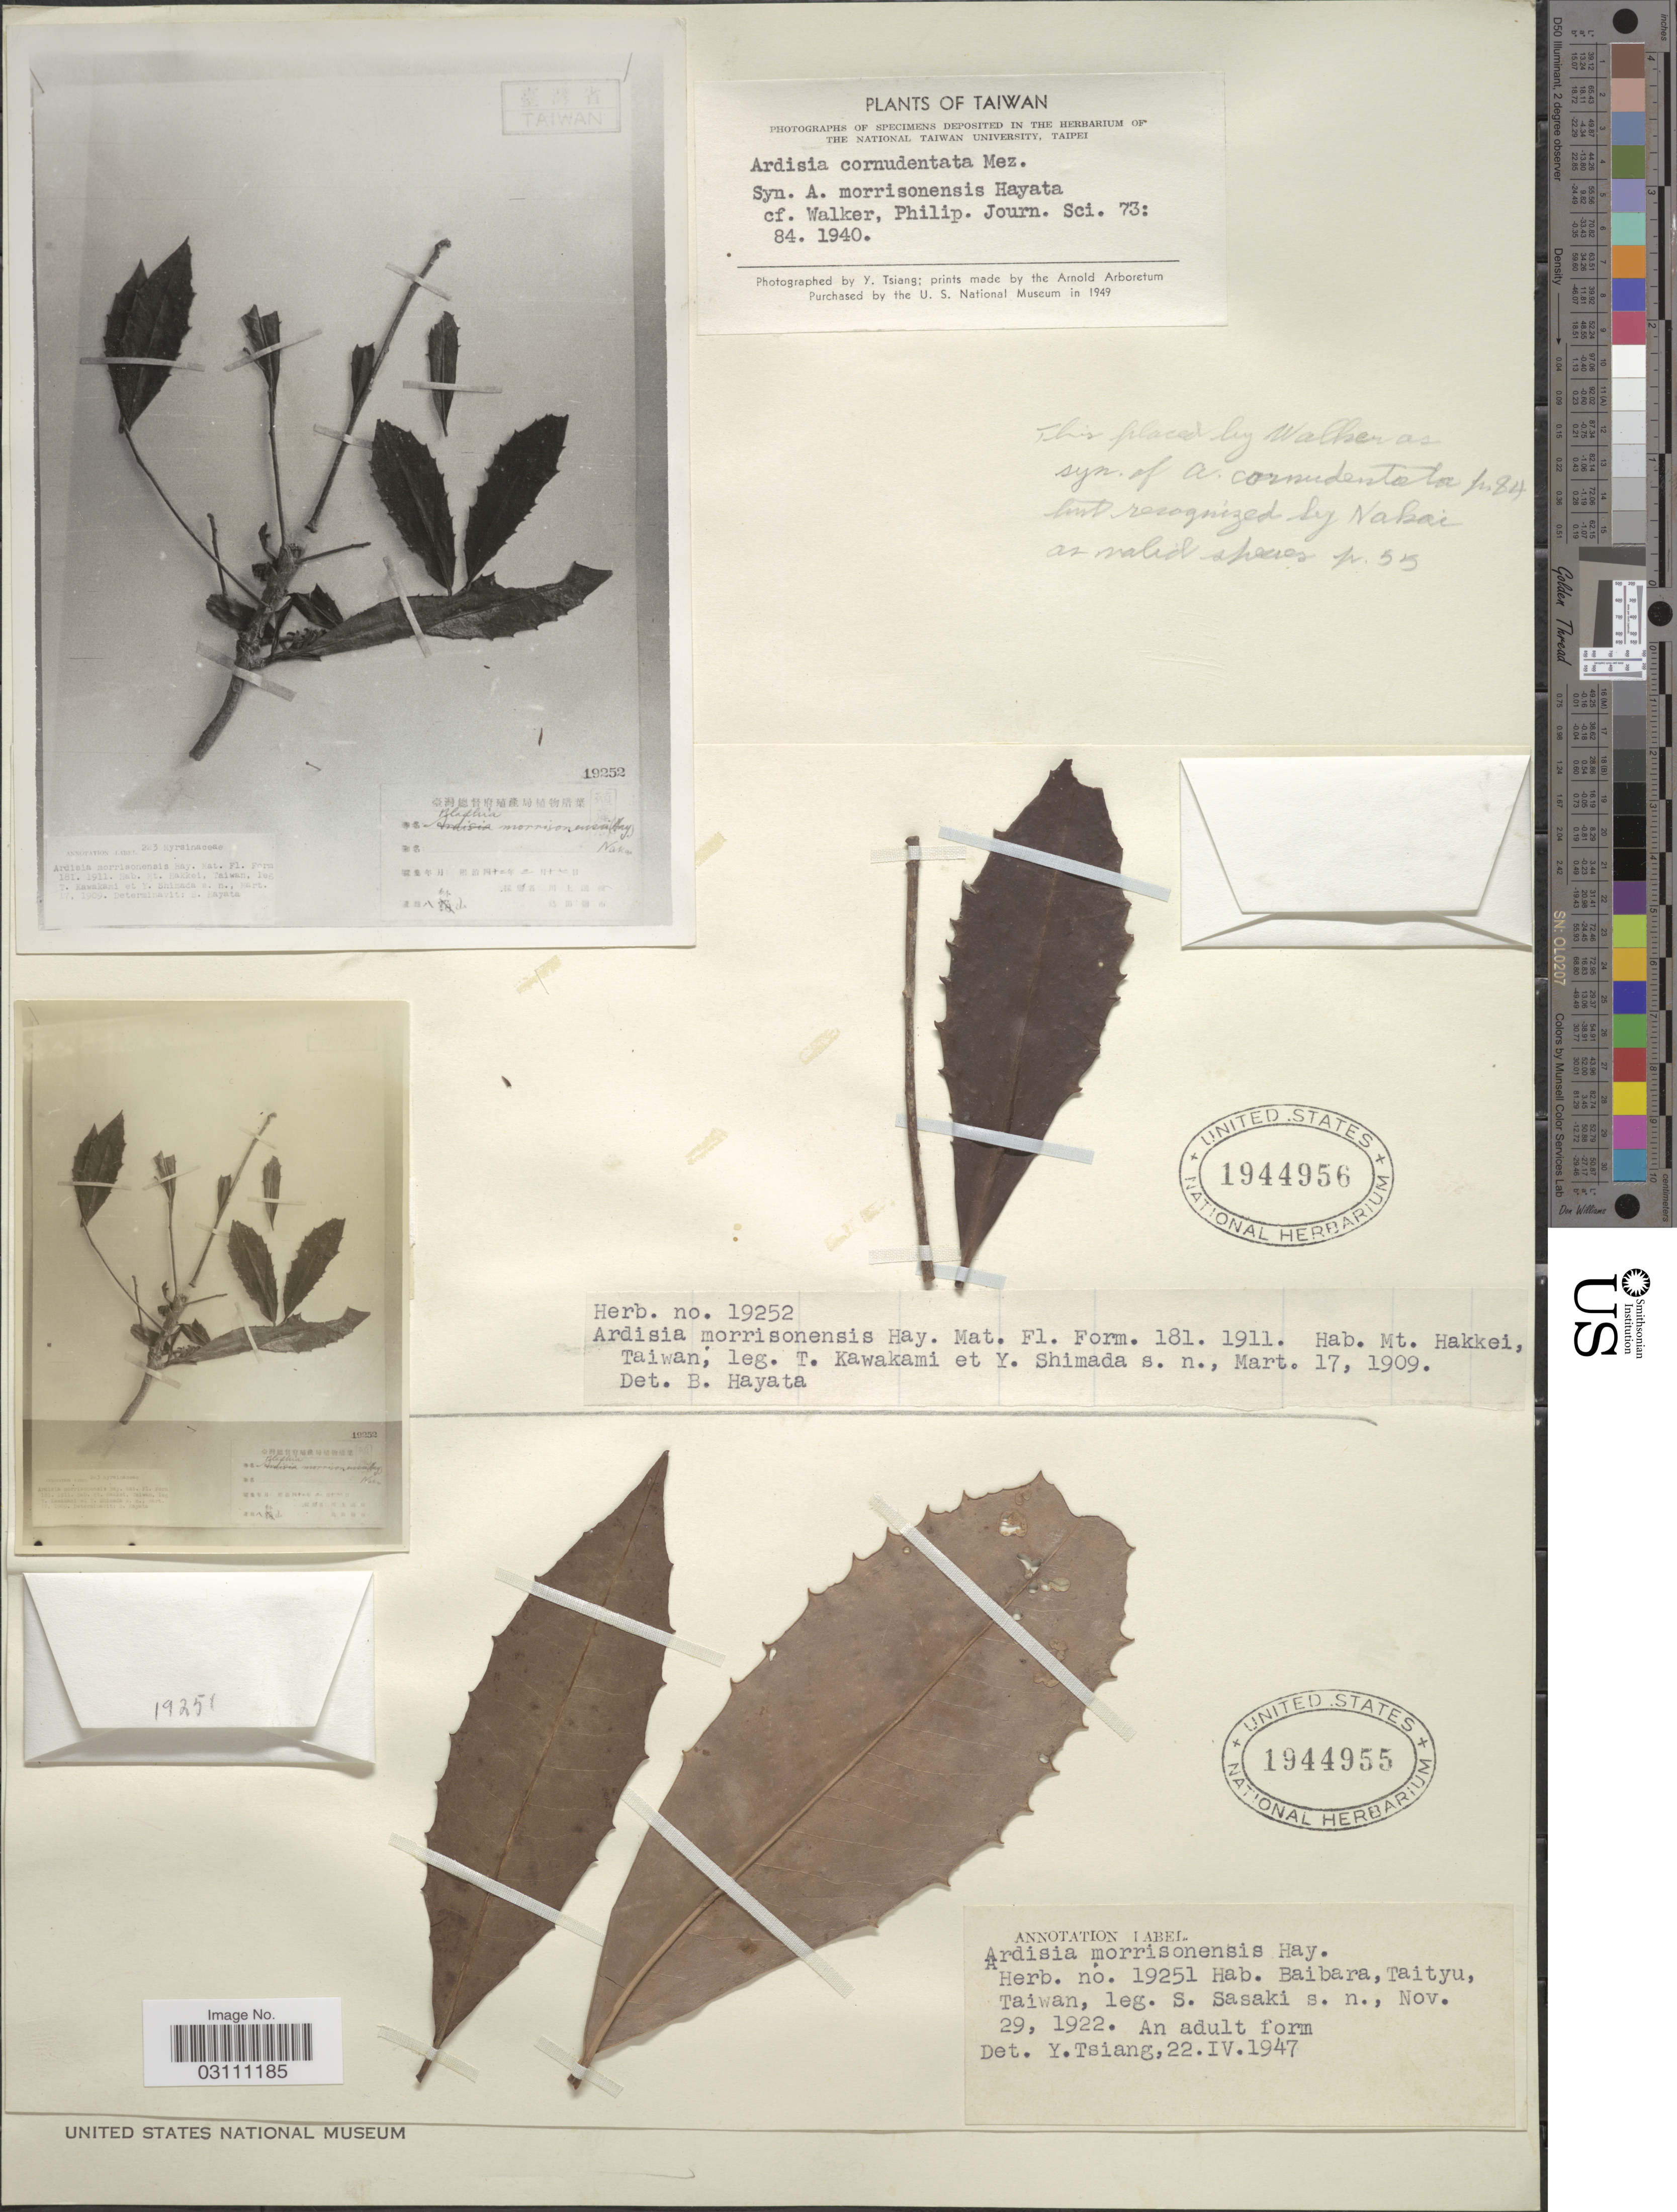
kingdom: Plantae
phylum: Tracheophyta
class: Magnoliopsida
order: Ericales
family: Primulaceae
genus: Ardisia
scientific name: Ardisia cornudentata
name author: Mez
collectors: S. Sasaki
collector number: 19251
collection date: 1922-11-29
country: Taiwan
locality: Baibara, Taityu.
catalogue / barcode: US 1944955-2